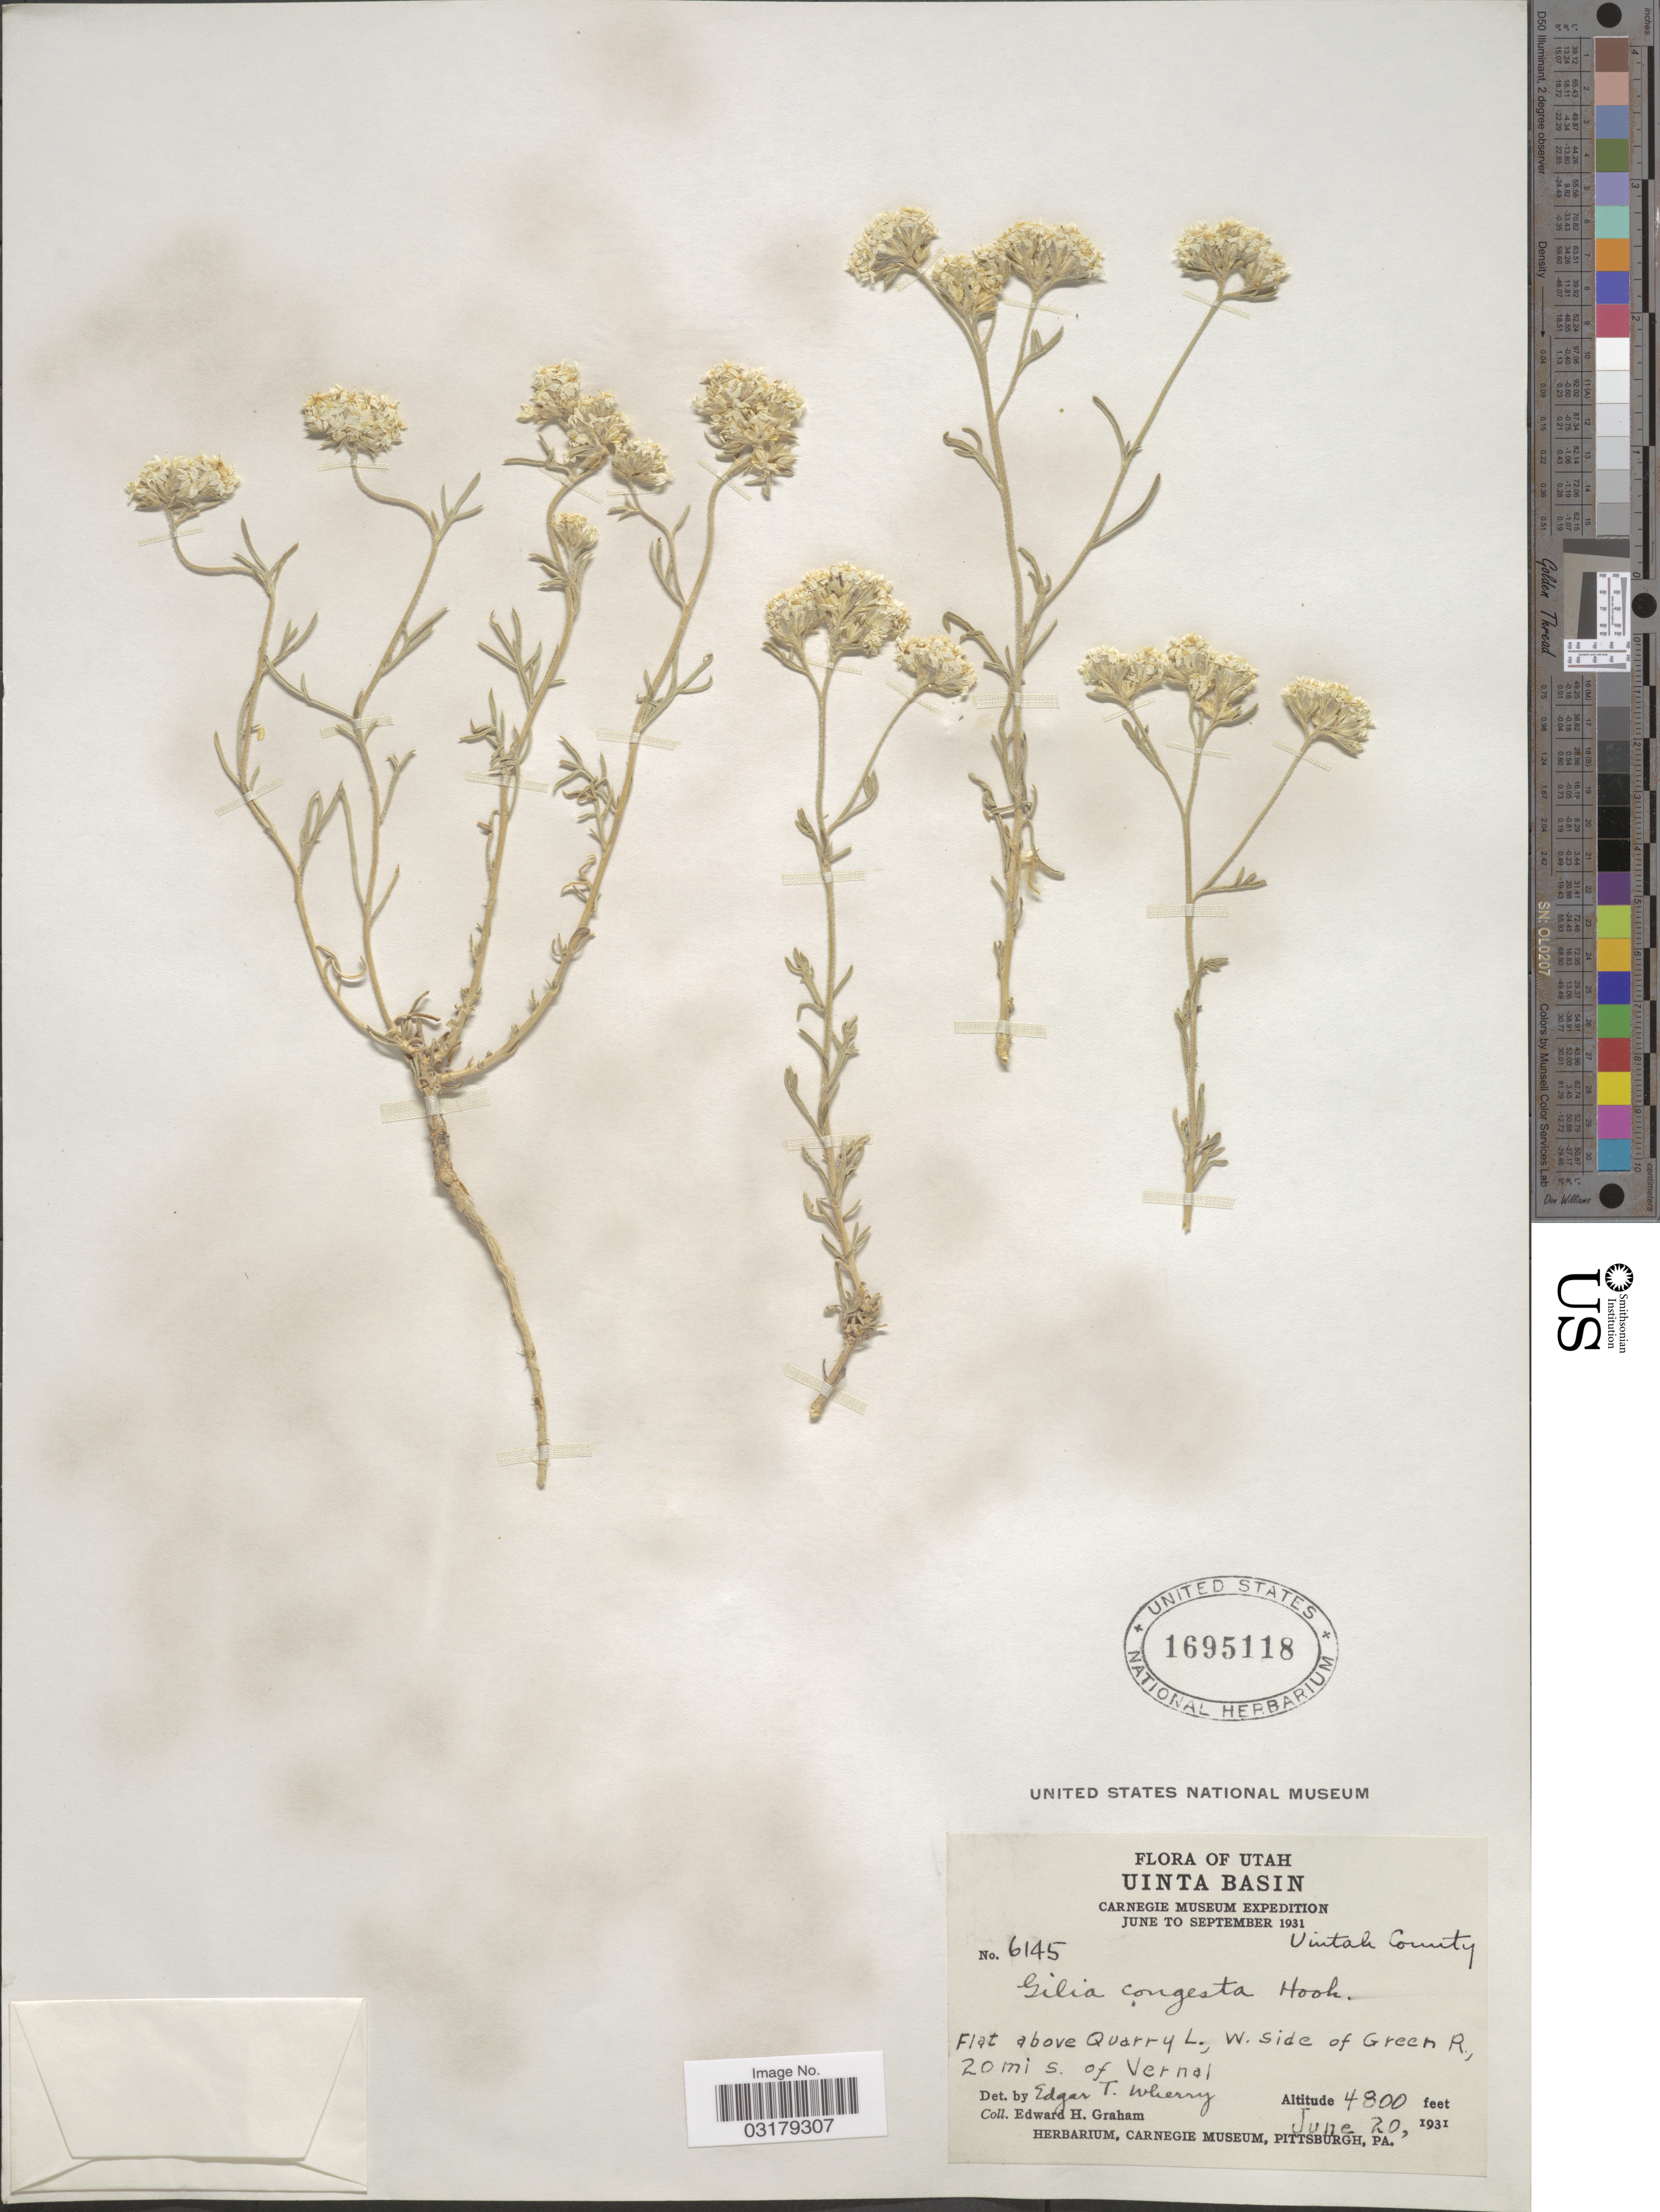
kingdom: Plantae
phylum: Tracheophyta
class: Magnoliopsida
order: Ericales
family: Polemoniaceae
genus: Ipomopsis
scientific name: Ipomopsis congesta subsp. frutescens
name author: (Rydb.) A.G. Day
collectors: E. H. Graham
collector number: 6145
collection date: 1931-06-20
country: United States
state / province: Utah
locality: Uinta Basin. Uintah County. Flat above Quarry L., W. side of Green R., 20 mi s. of Vernal.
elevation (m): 1463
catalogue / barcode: US 1695118